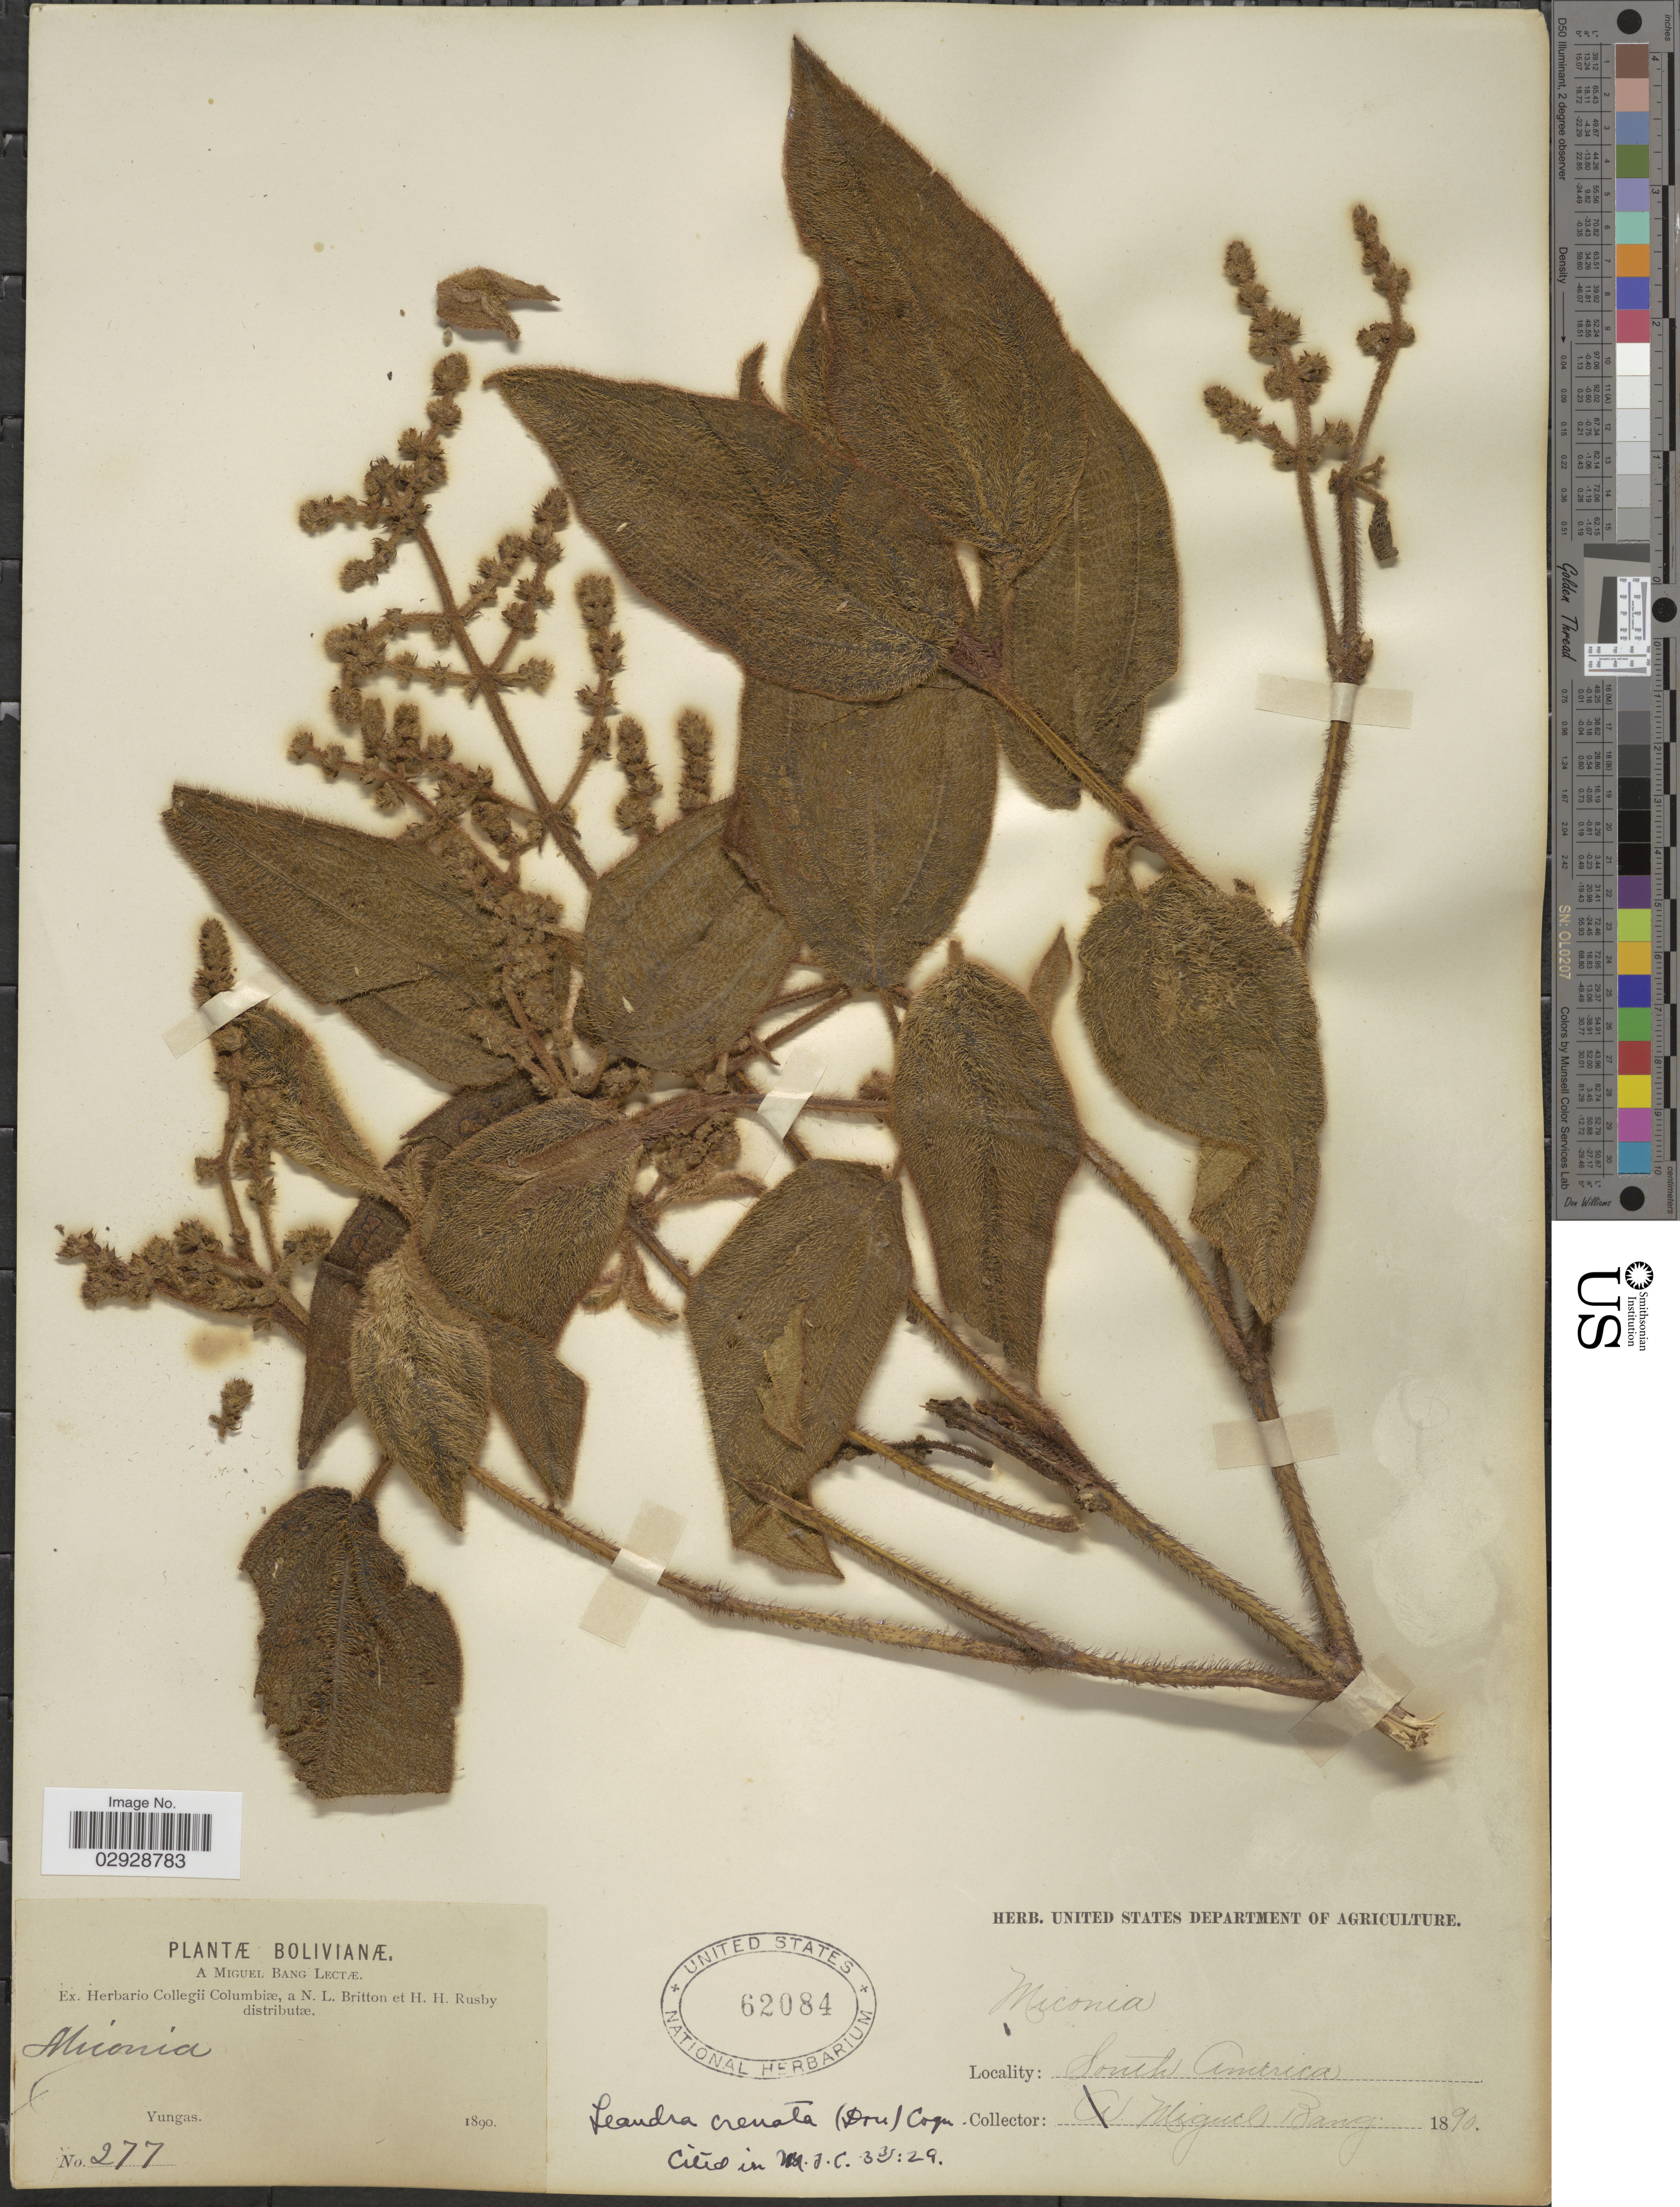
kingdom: Plantae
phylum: Tracheophyta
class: Magnoliopsida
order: Myrtales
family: Melastomataceae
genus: Leandra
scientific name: Leandra crenata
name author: (D. Don) Cogn.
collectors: M. Bang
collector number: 277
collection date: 1890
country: Bolivia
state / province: La Paz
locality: Yungas.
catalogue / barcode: US 62084